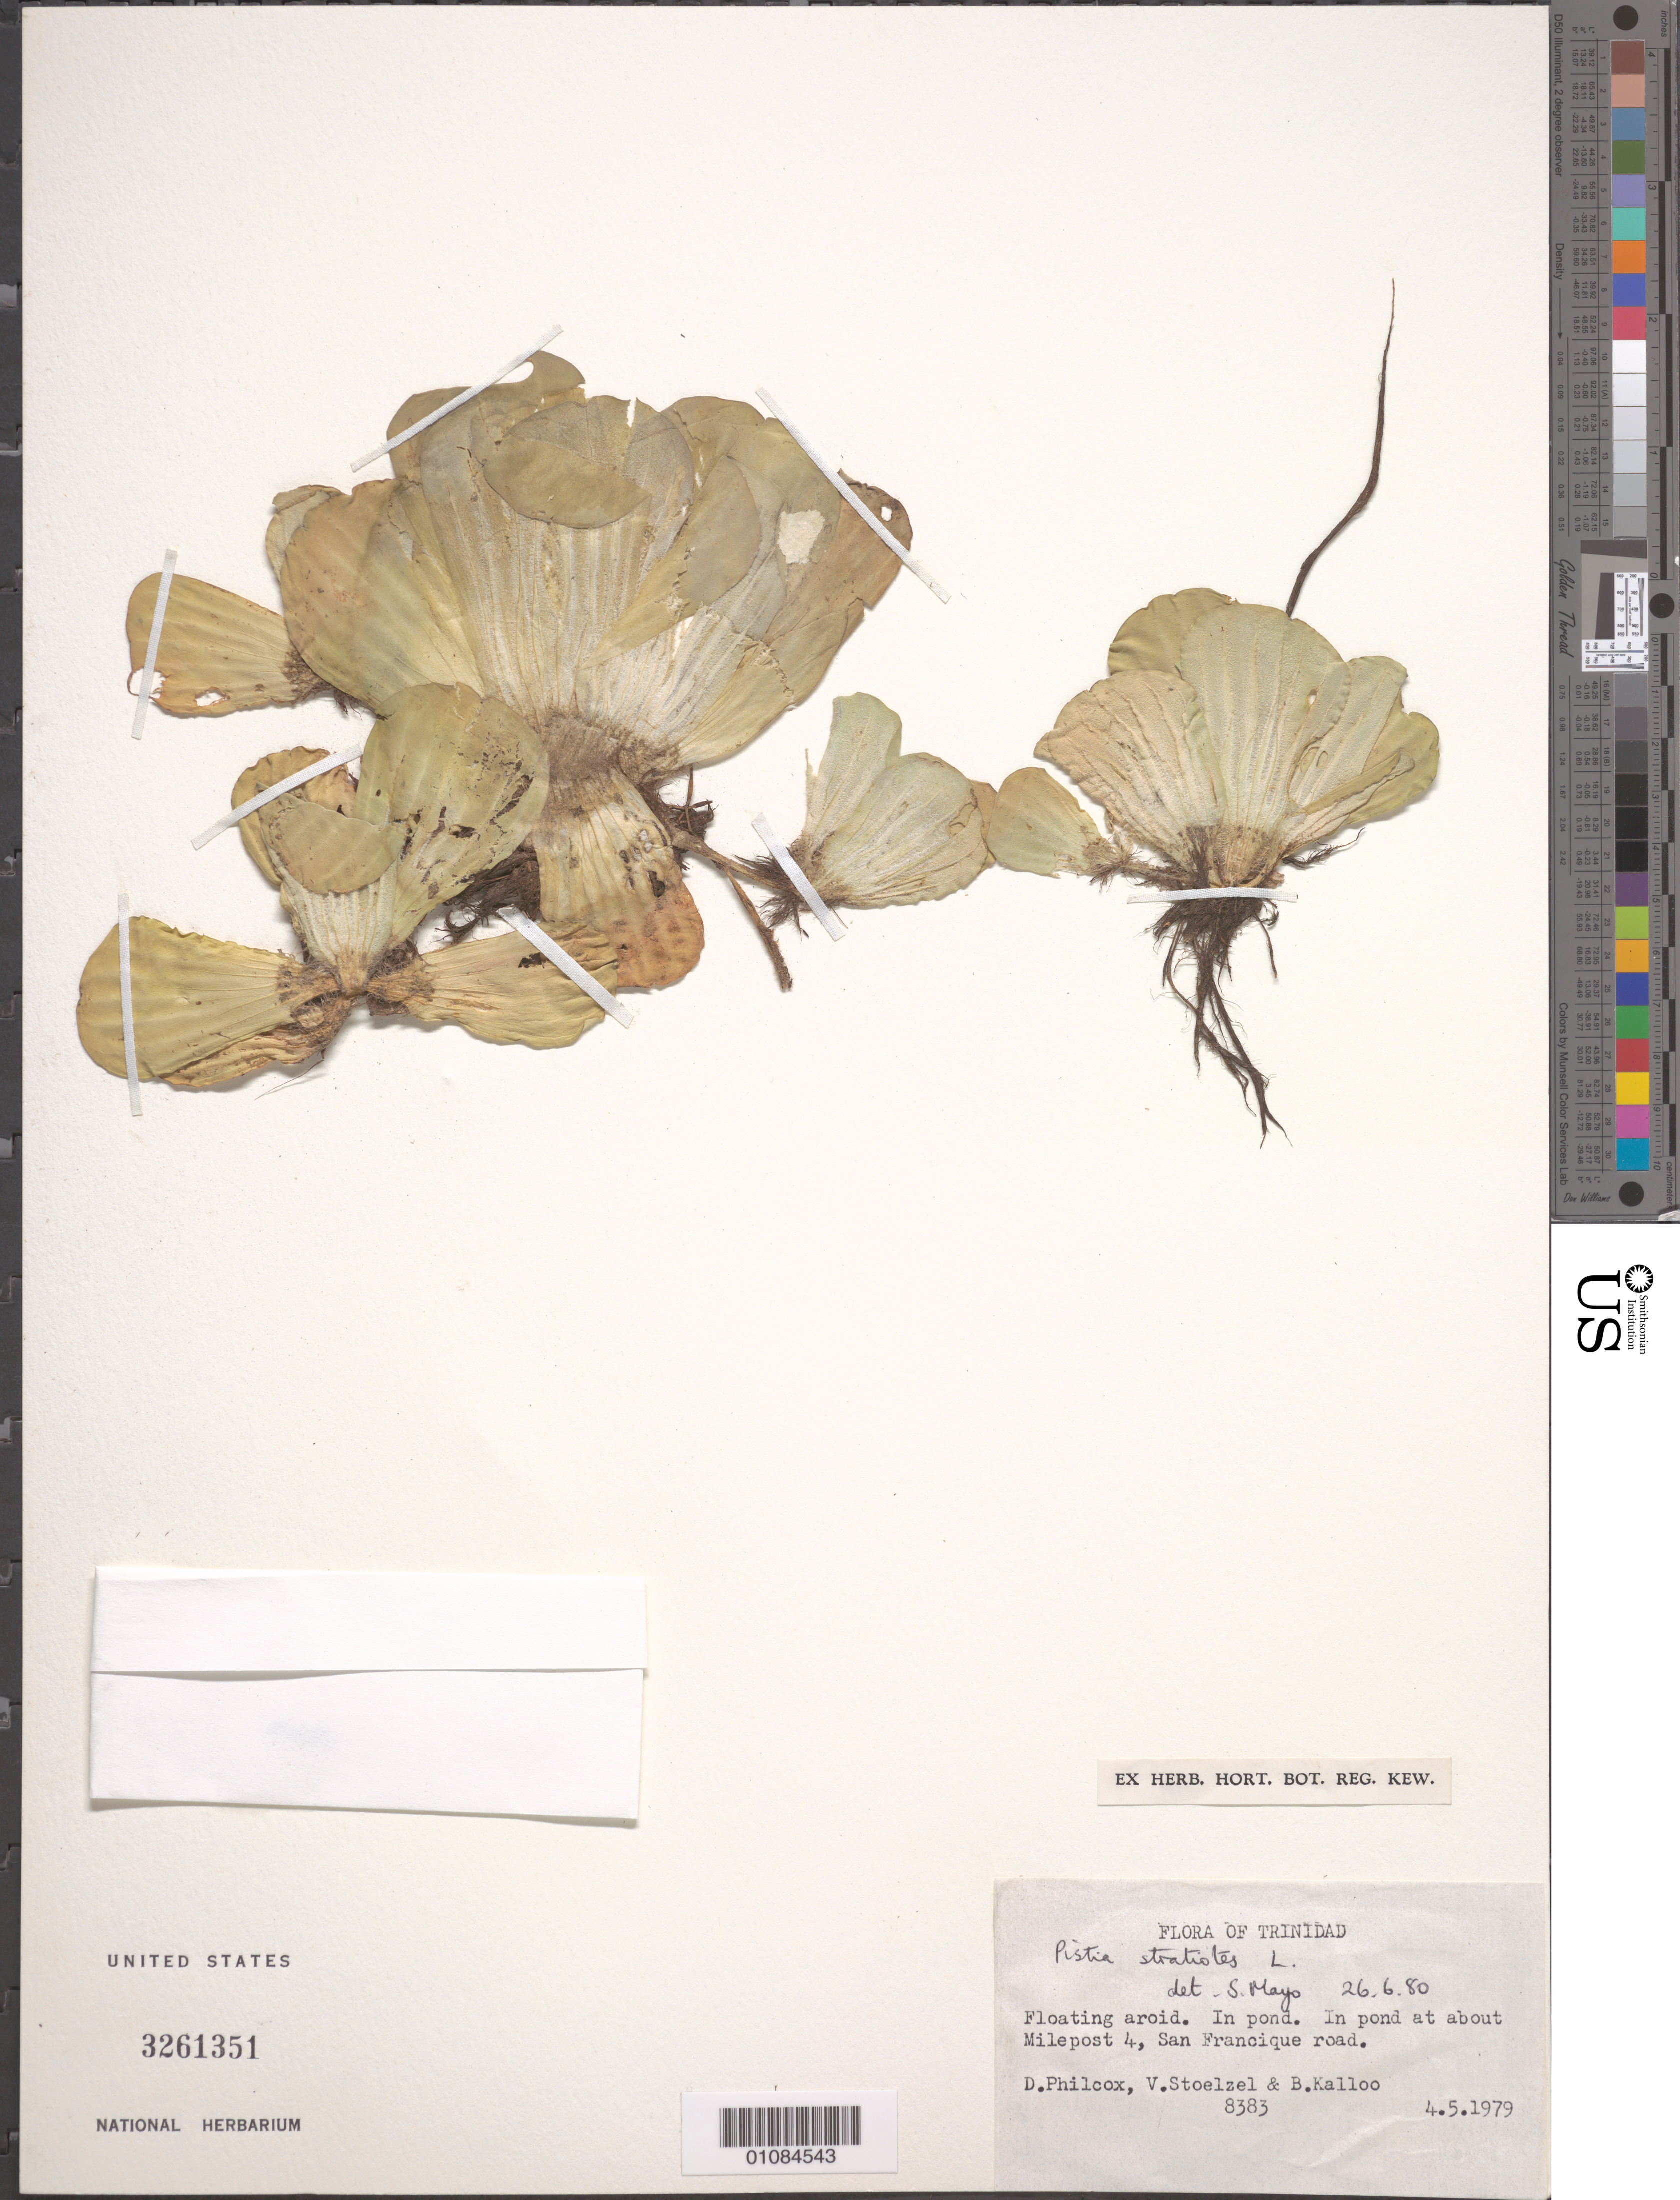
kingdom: Plantae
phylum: Tracheophyta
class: Liliopsida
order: Alismatales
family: Araceae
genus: Pistia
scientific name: Pistia stratiotes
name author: L.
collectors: D. Philcox, M. Kalloo & V. Stoelzel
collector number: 8383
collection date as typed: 04 May 1979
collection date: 1979-05-04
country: Trinidad and Tobago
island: Trinidad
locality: In pond at about milepost 4, San Francique road.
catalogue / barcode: US 3261351